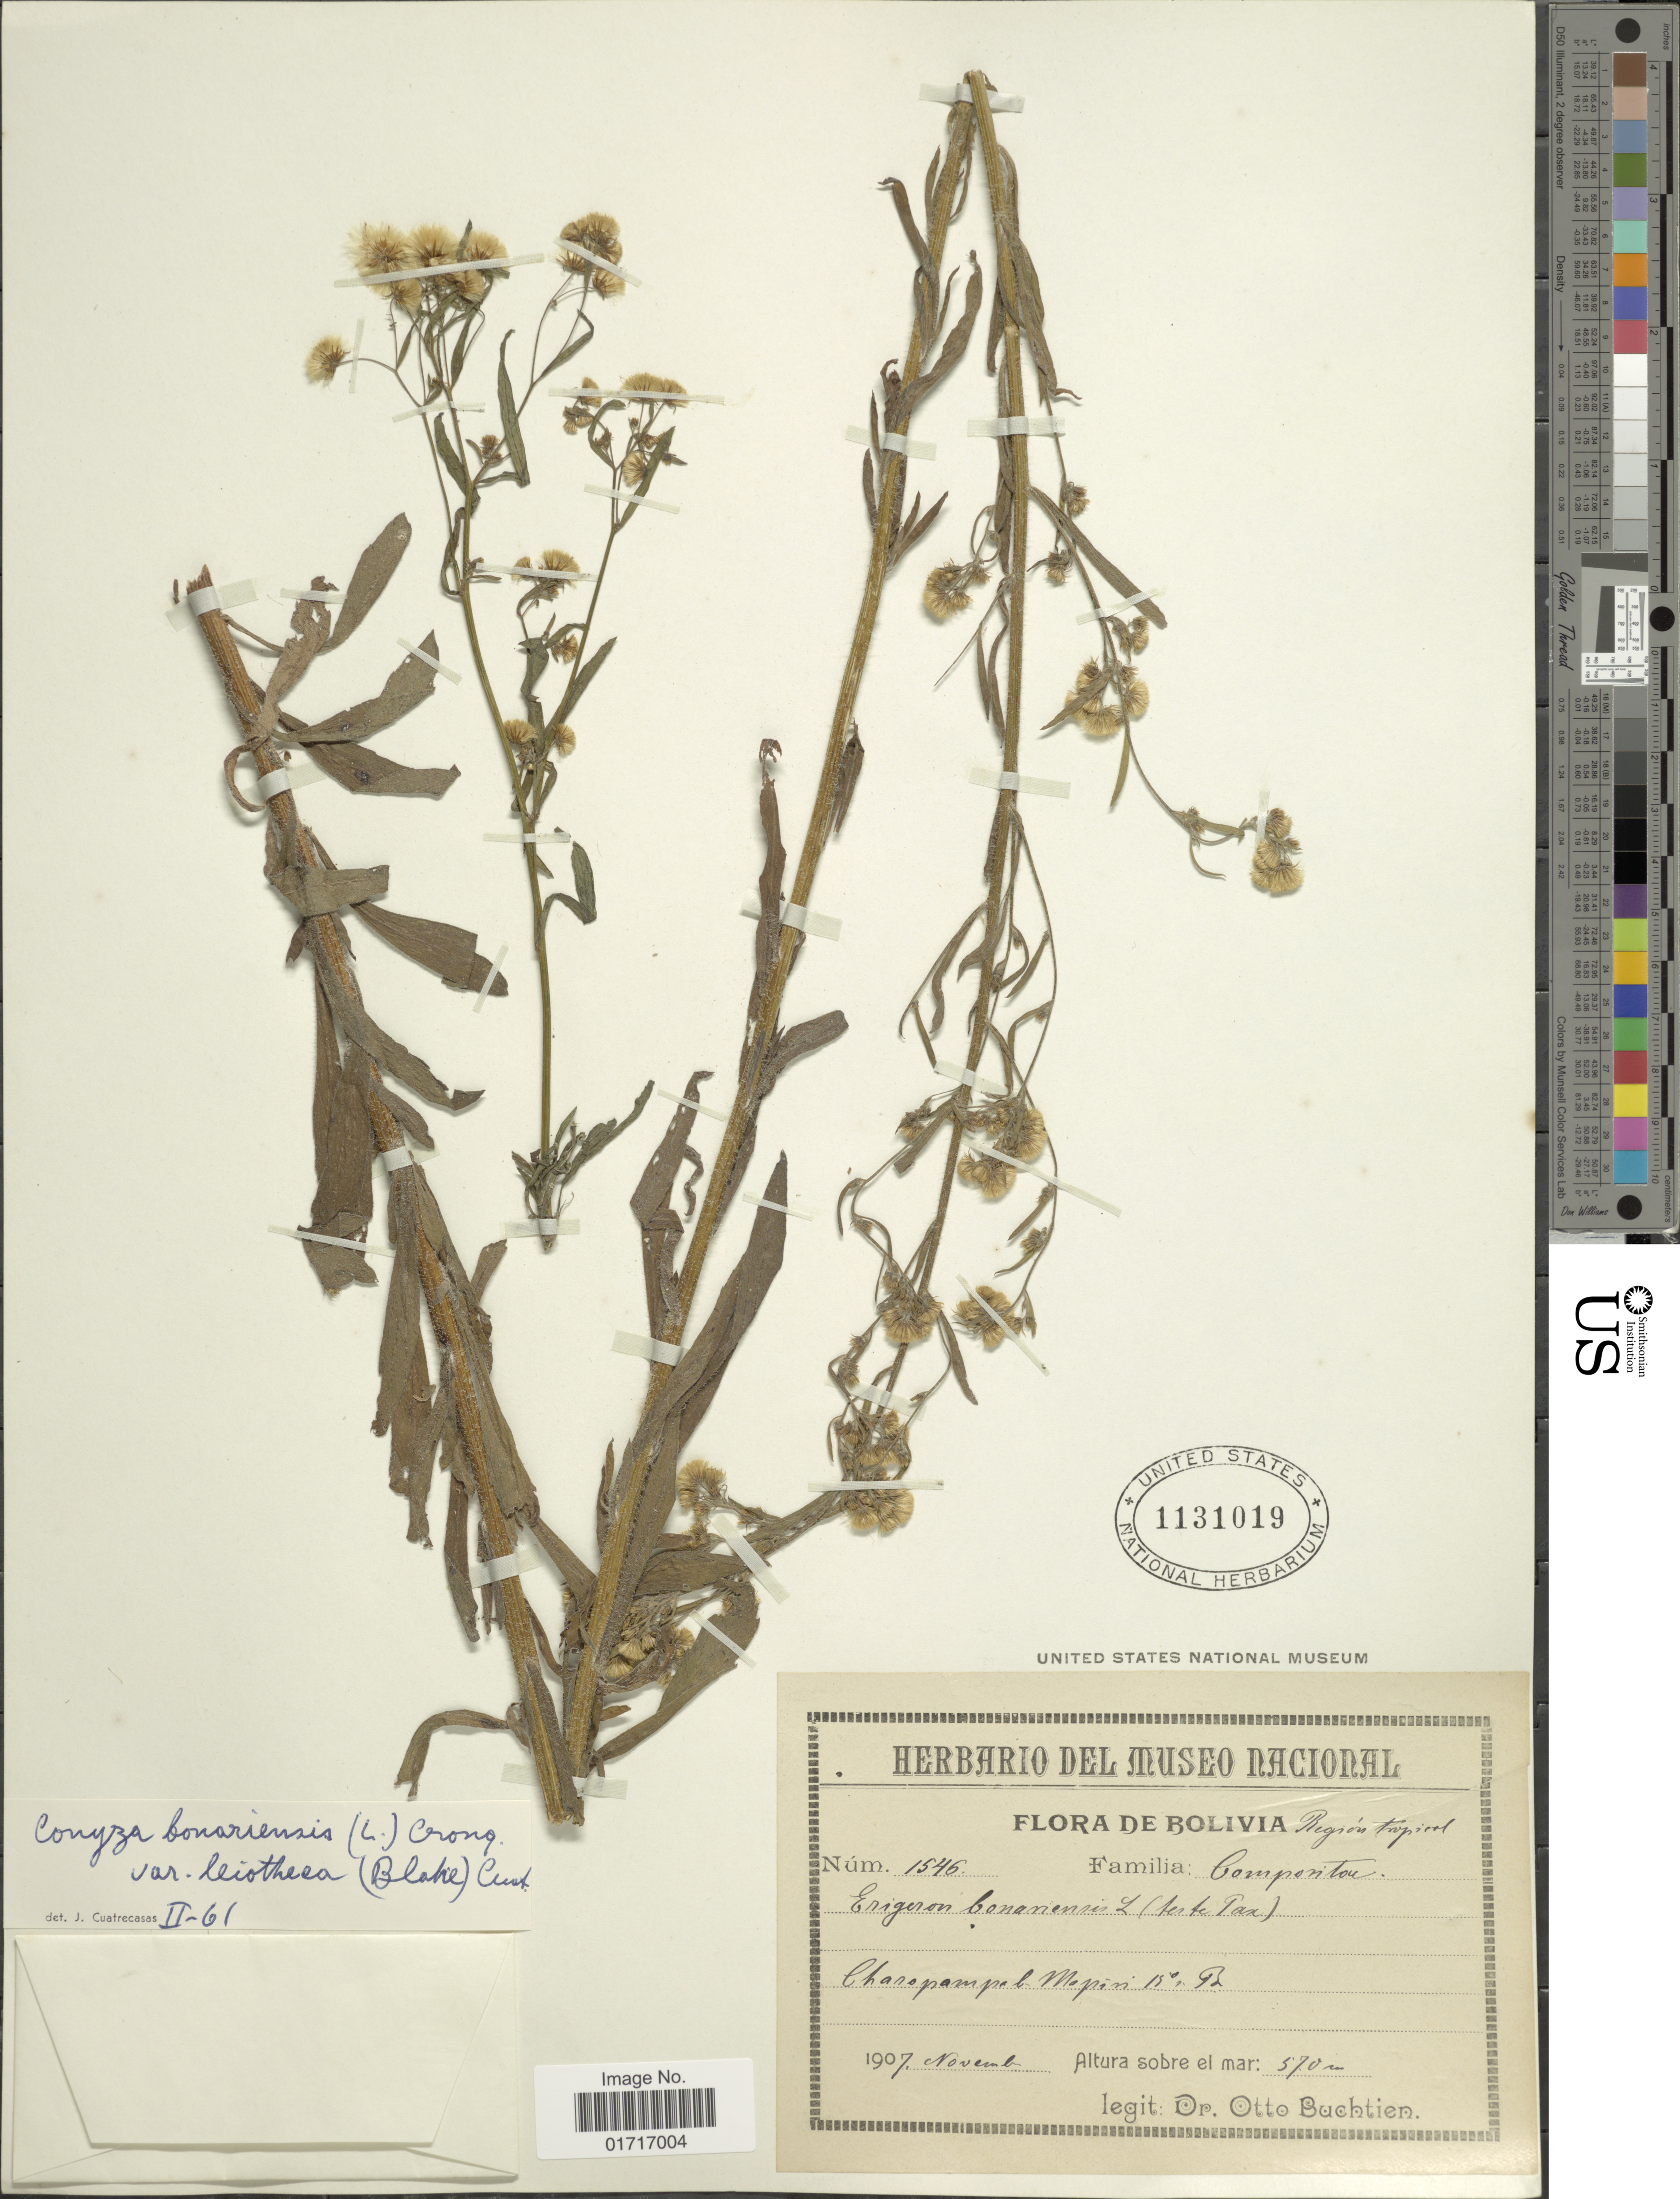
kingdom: Plantae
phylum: Tracheophyta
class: Magnoliopsida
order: Asterales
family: Asteraceae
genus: Conyza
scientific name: Conyza bonariensis var. leiotheca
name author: (S.F. Blake) Cuatrec.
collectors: O. Buchtien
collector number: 1546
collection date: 1907-11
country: Bolivia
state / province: La Paz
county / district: Mapiri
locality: Region tropical, Charopampa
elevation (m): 570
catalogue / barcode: US 1131019